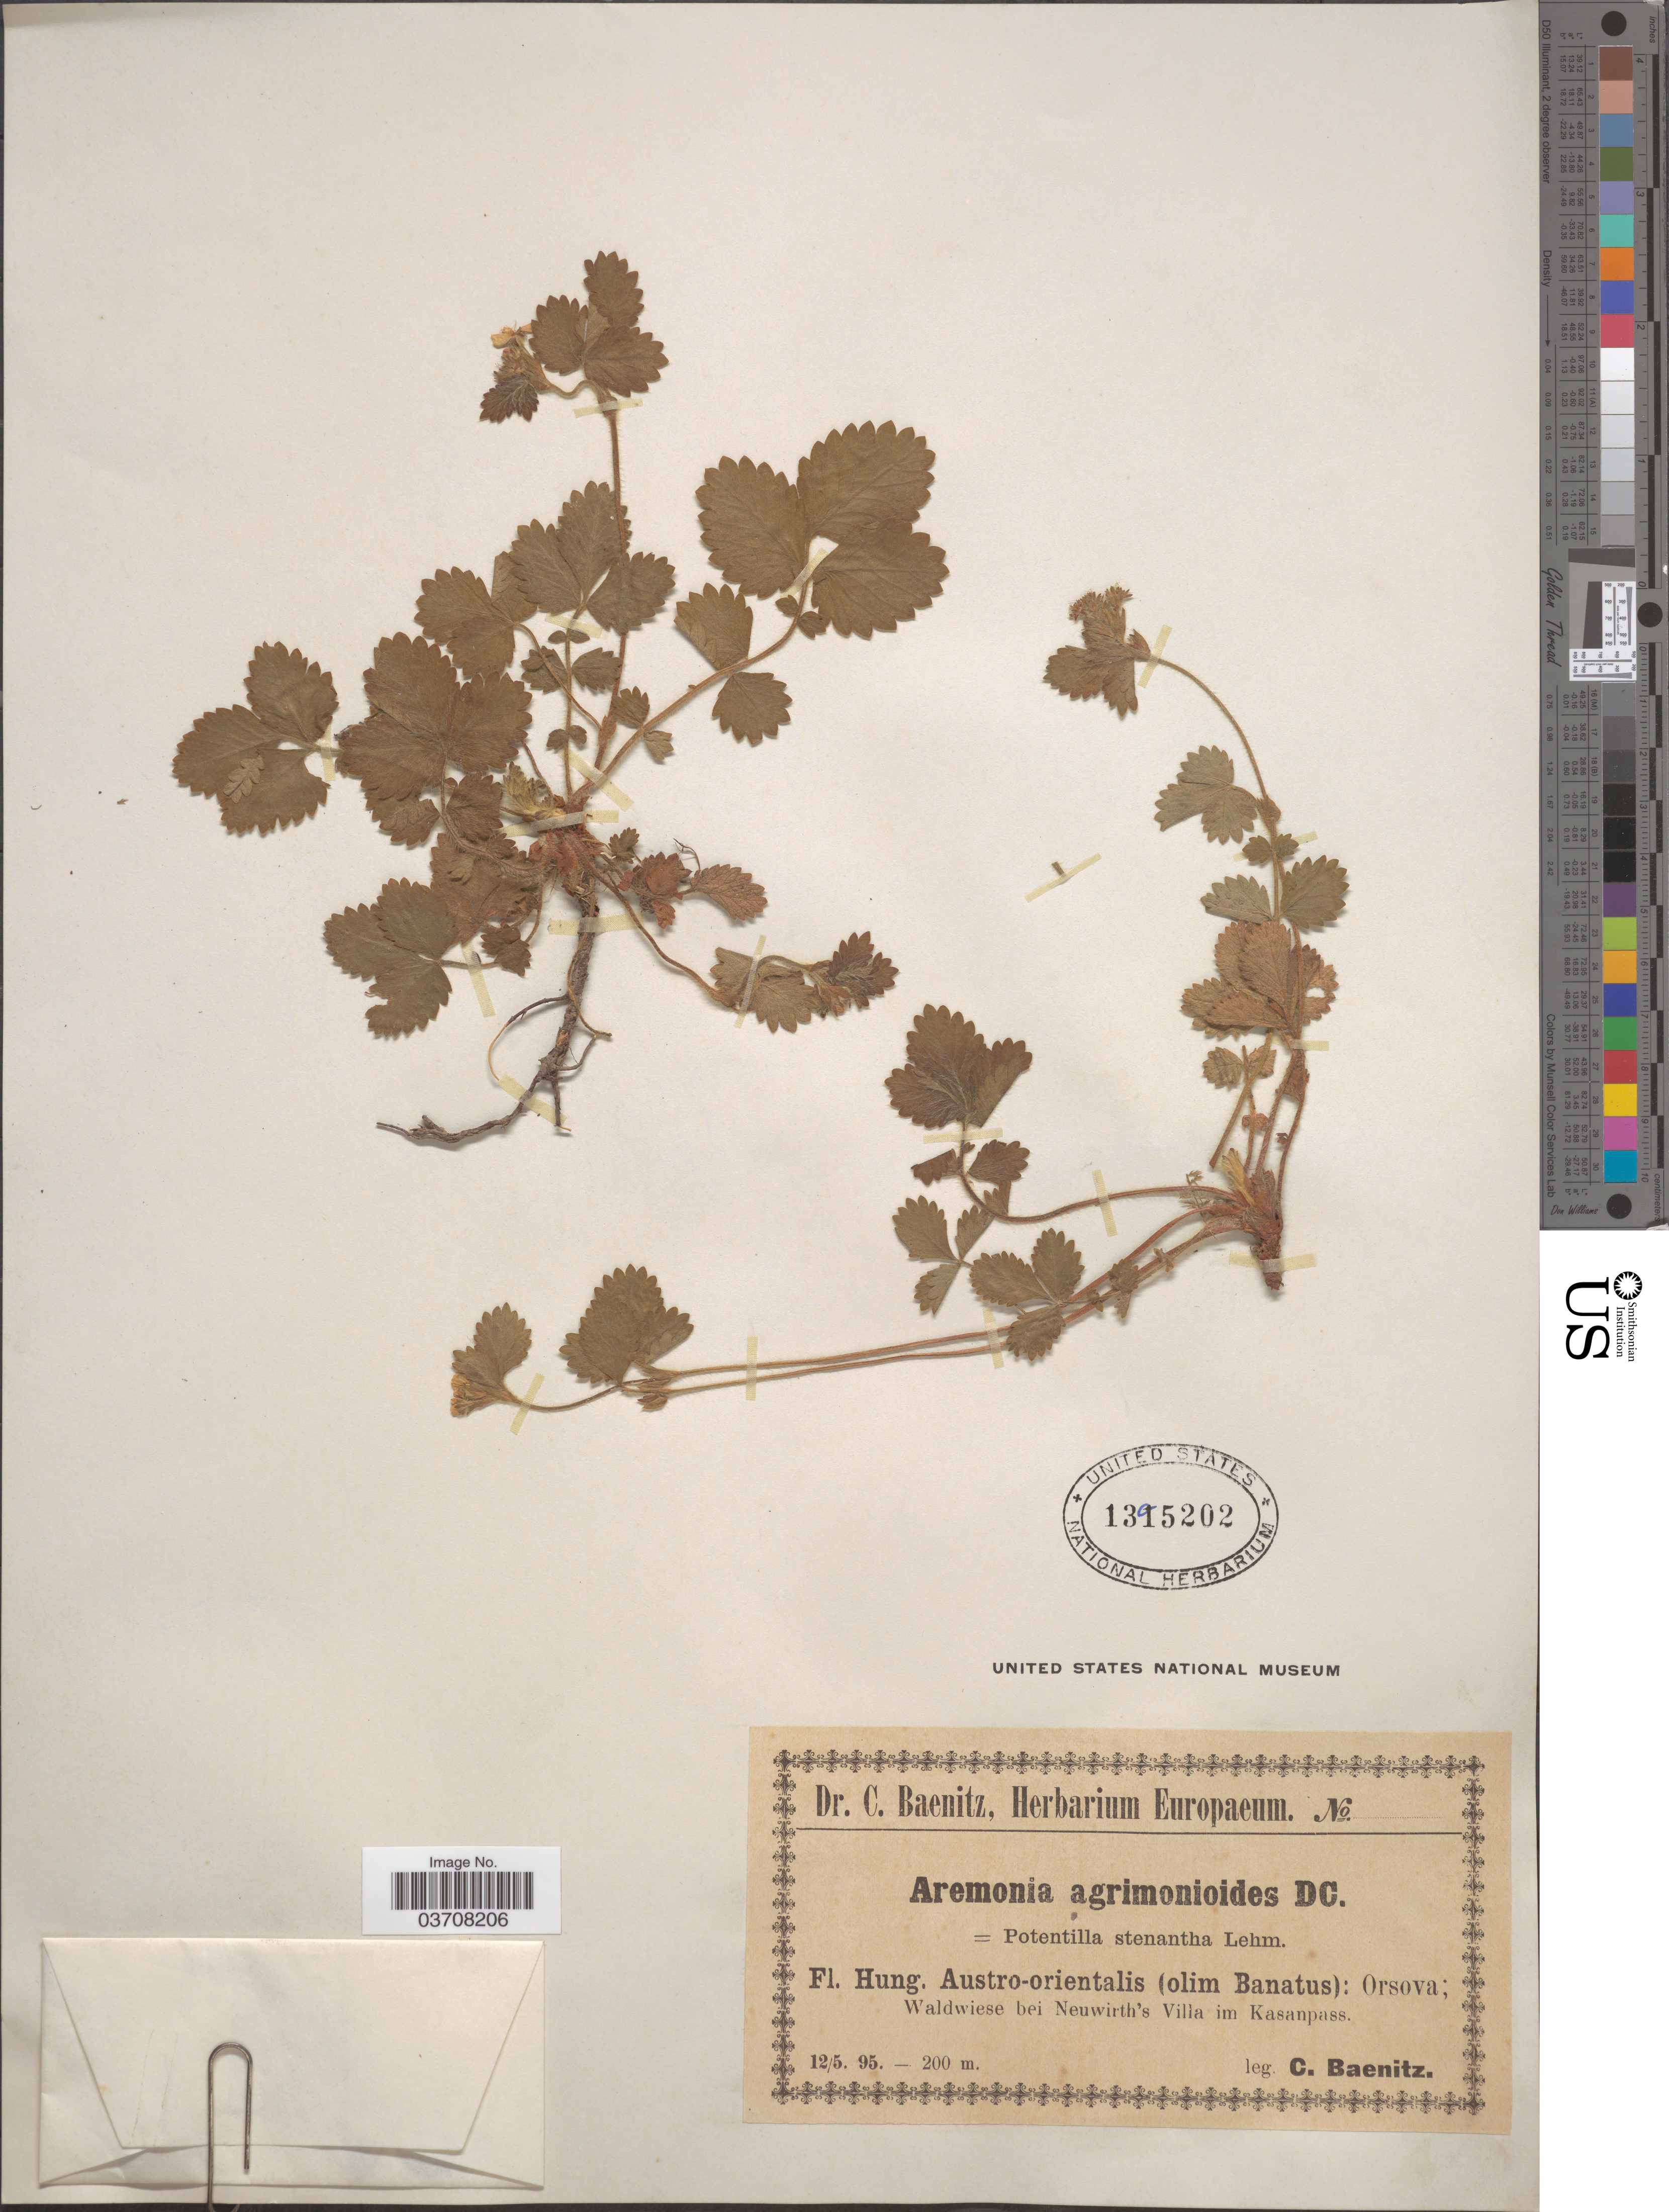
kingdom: Plantae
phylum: Tracheophyta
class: Magnoliopsida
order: Rosales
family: Rosaceae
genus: Aremonia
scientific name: Aremonia agrimonoides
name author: (L.) DC.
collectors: C. G. Baenitz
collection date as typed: Transcribed d/m/y: 12/5/95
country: Hungary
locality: Austro-orientalis: Orsova; Waldwiese bei Neuwirth's Villa im Kasanpass.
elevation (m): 200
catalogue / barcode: US 1315202